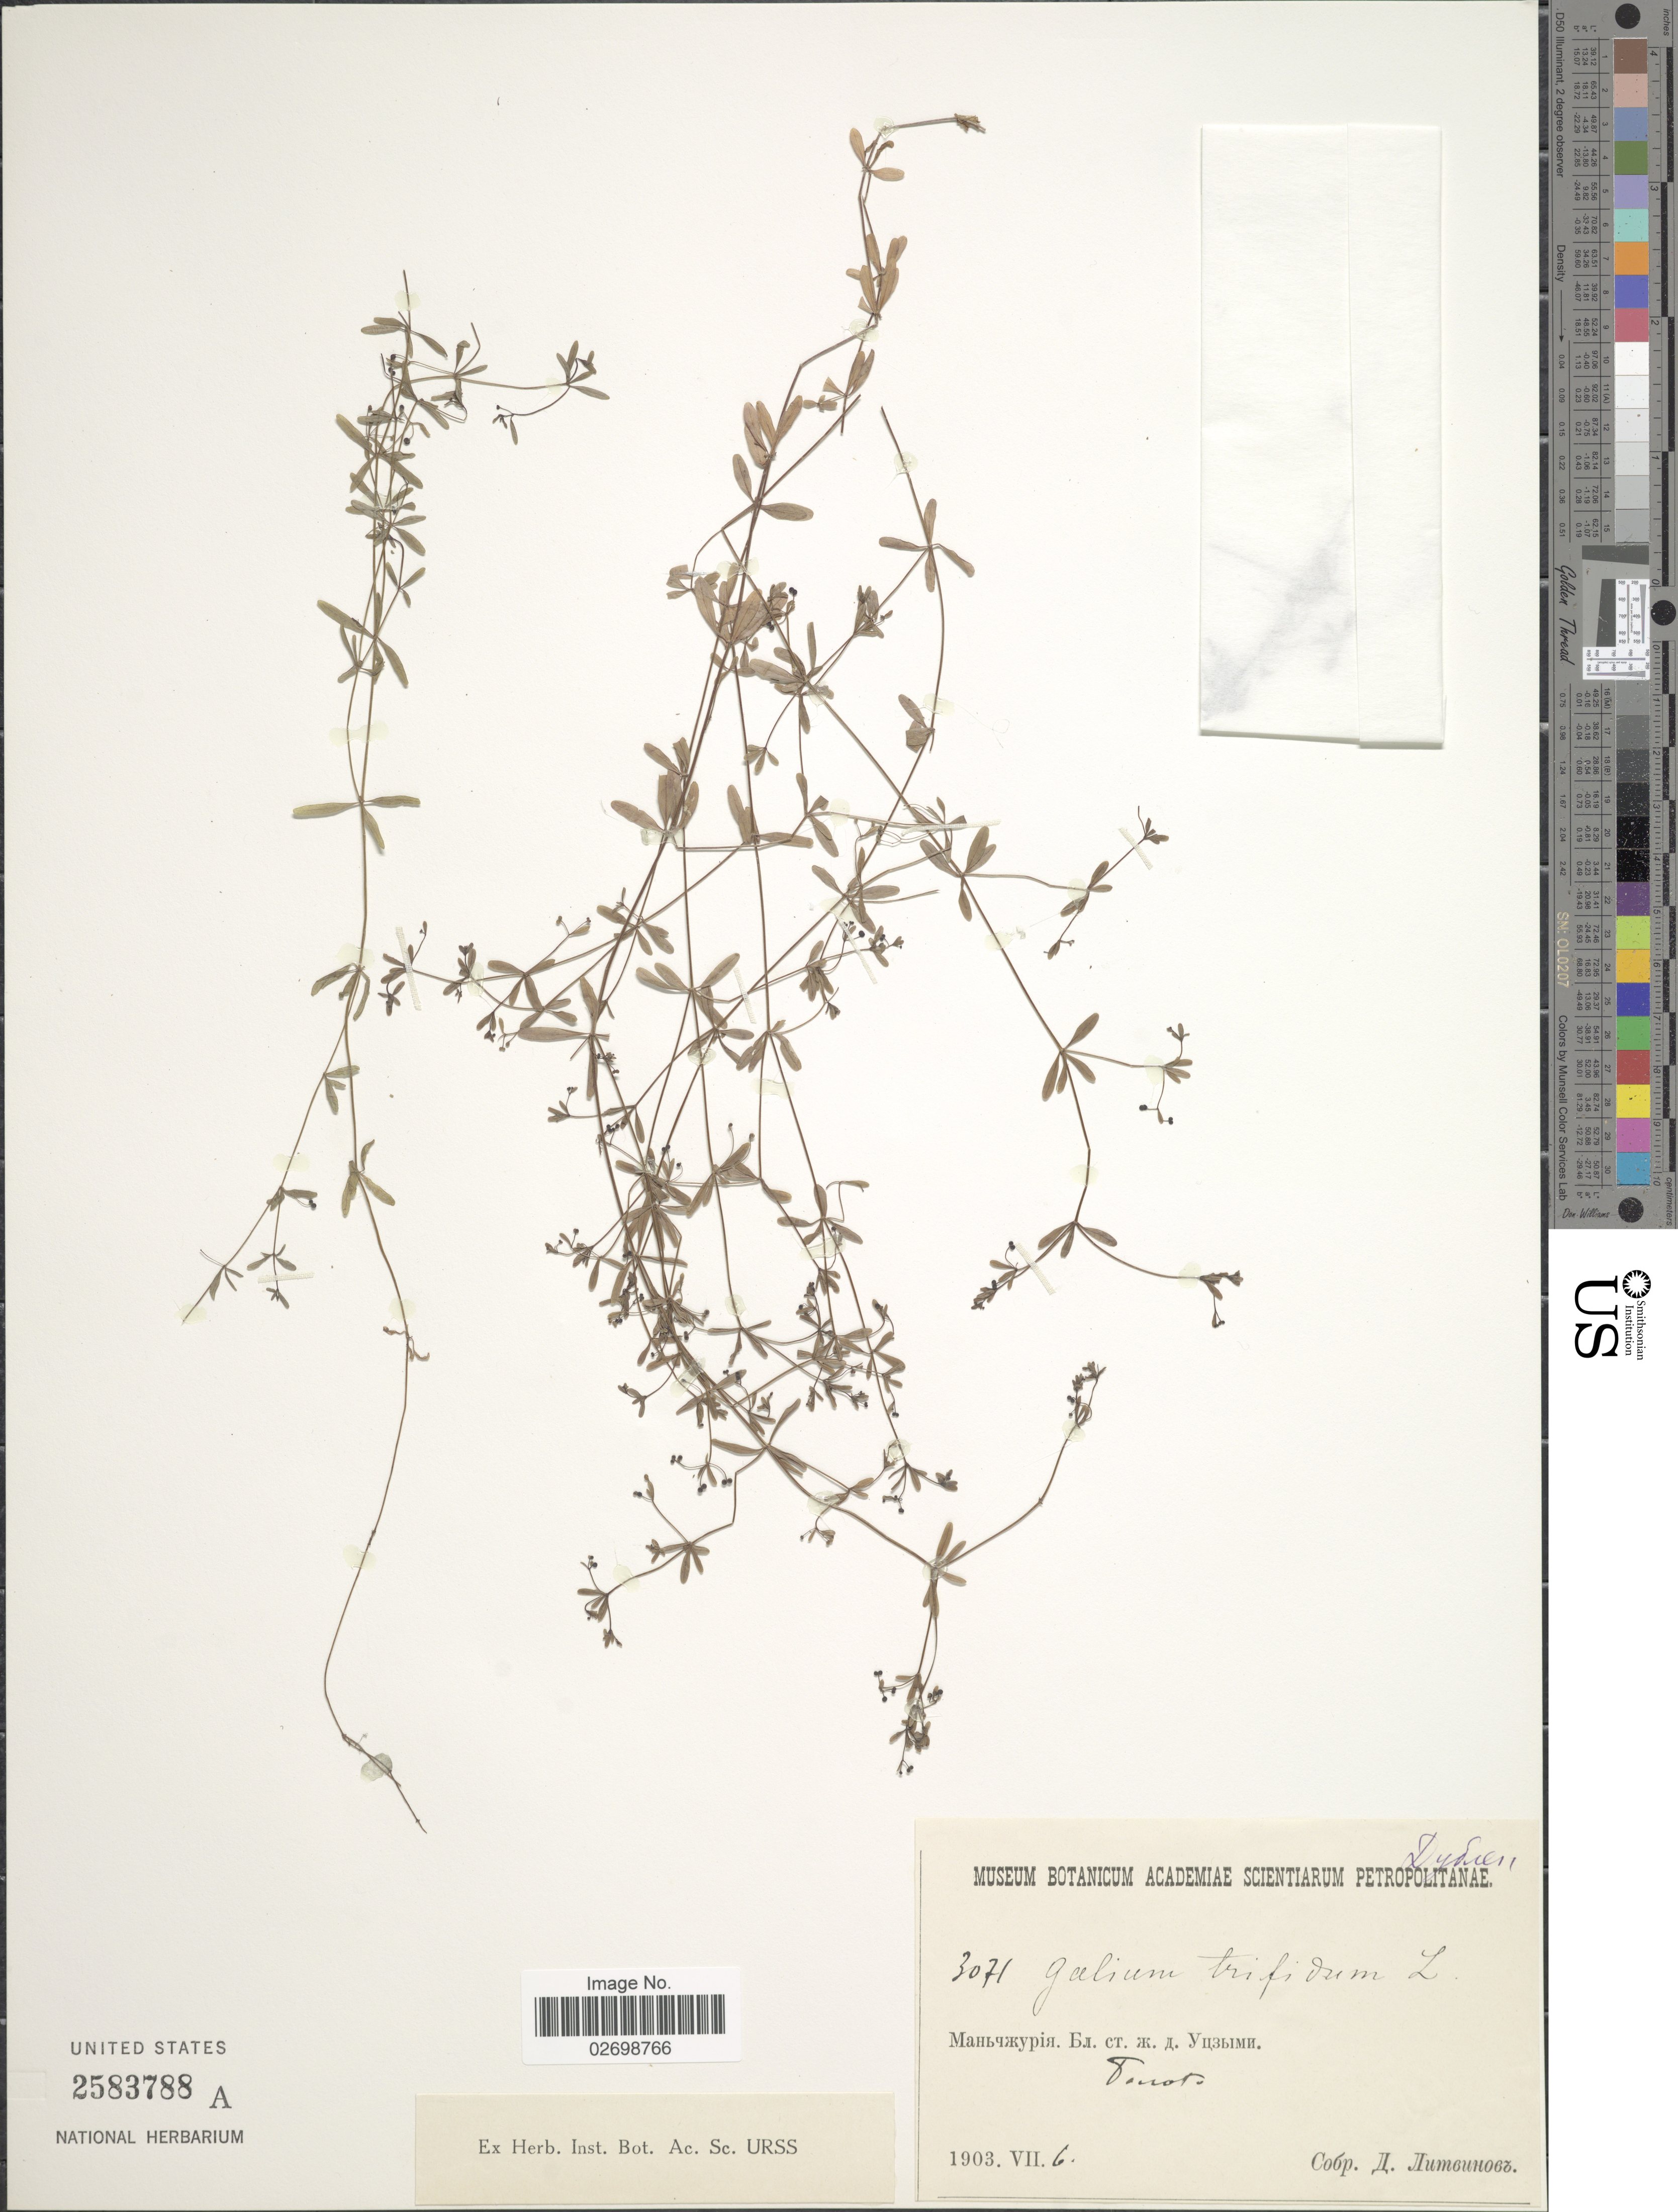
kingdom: Plantae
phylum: Tracheophyta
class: Magnoliopsida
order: Gentianales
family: Rubiaceae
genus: Galium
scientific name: Galium trifidum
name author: L.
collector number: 3071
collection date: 1903-07-06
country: U.S.S.R.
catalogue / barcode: US 2583788A